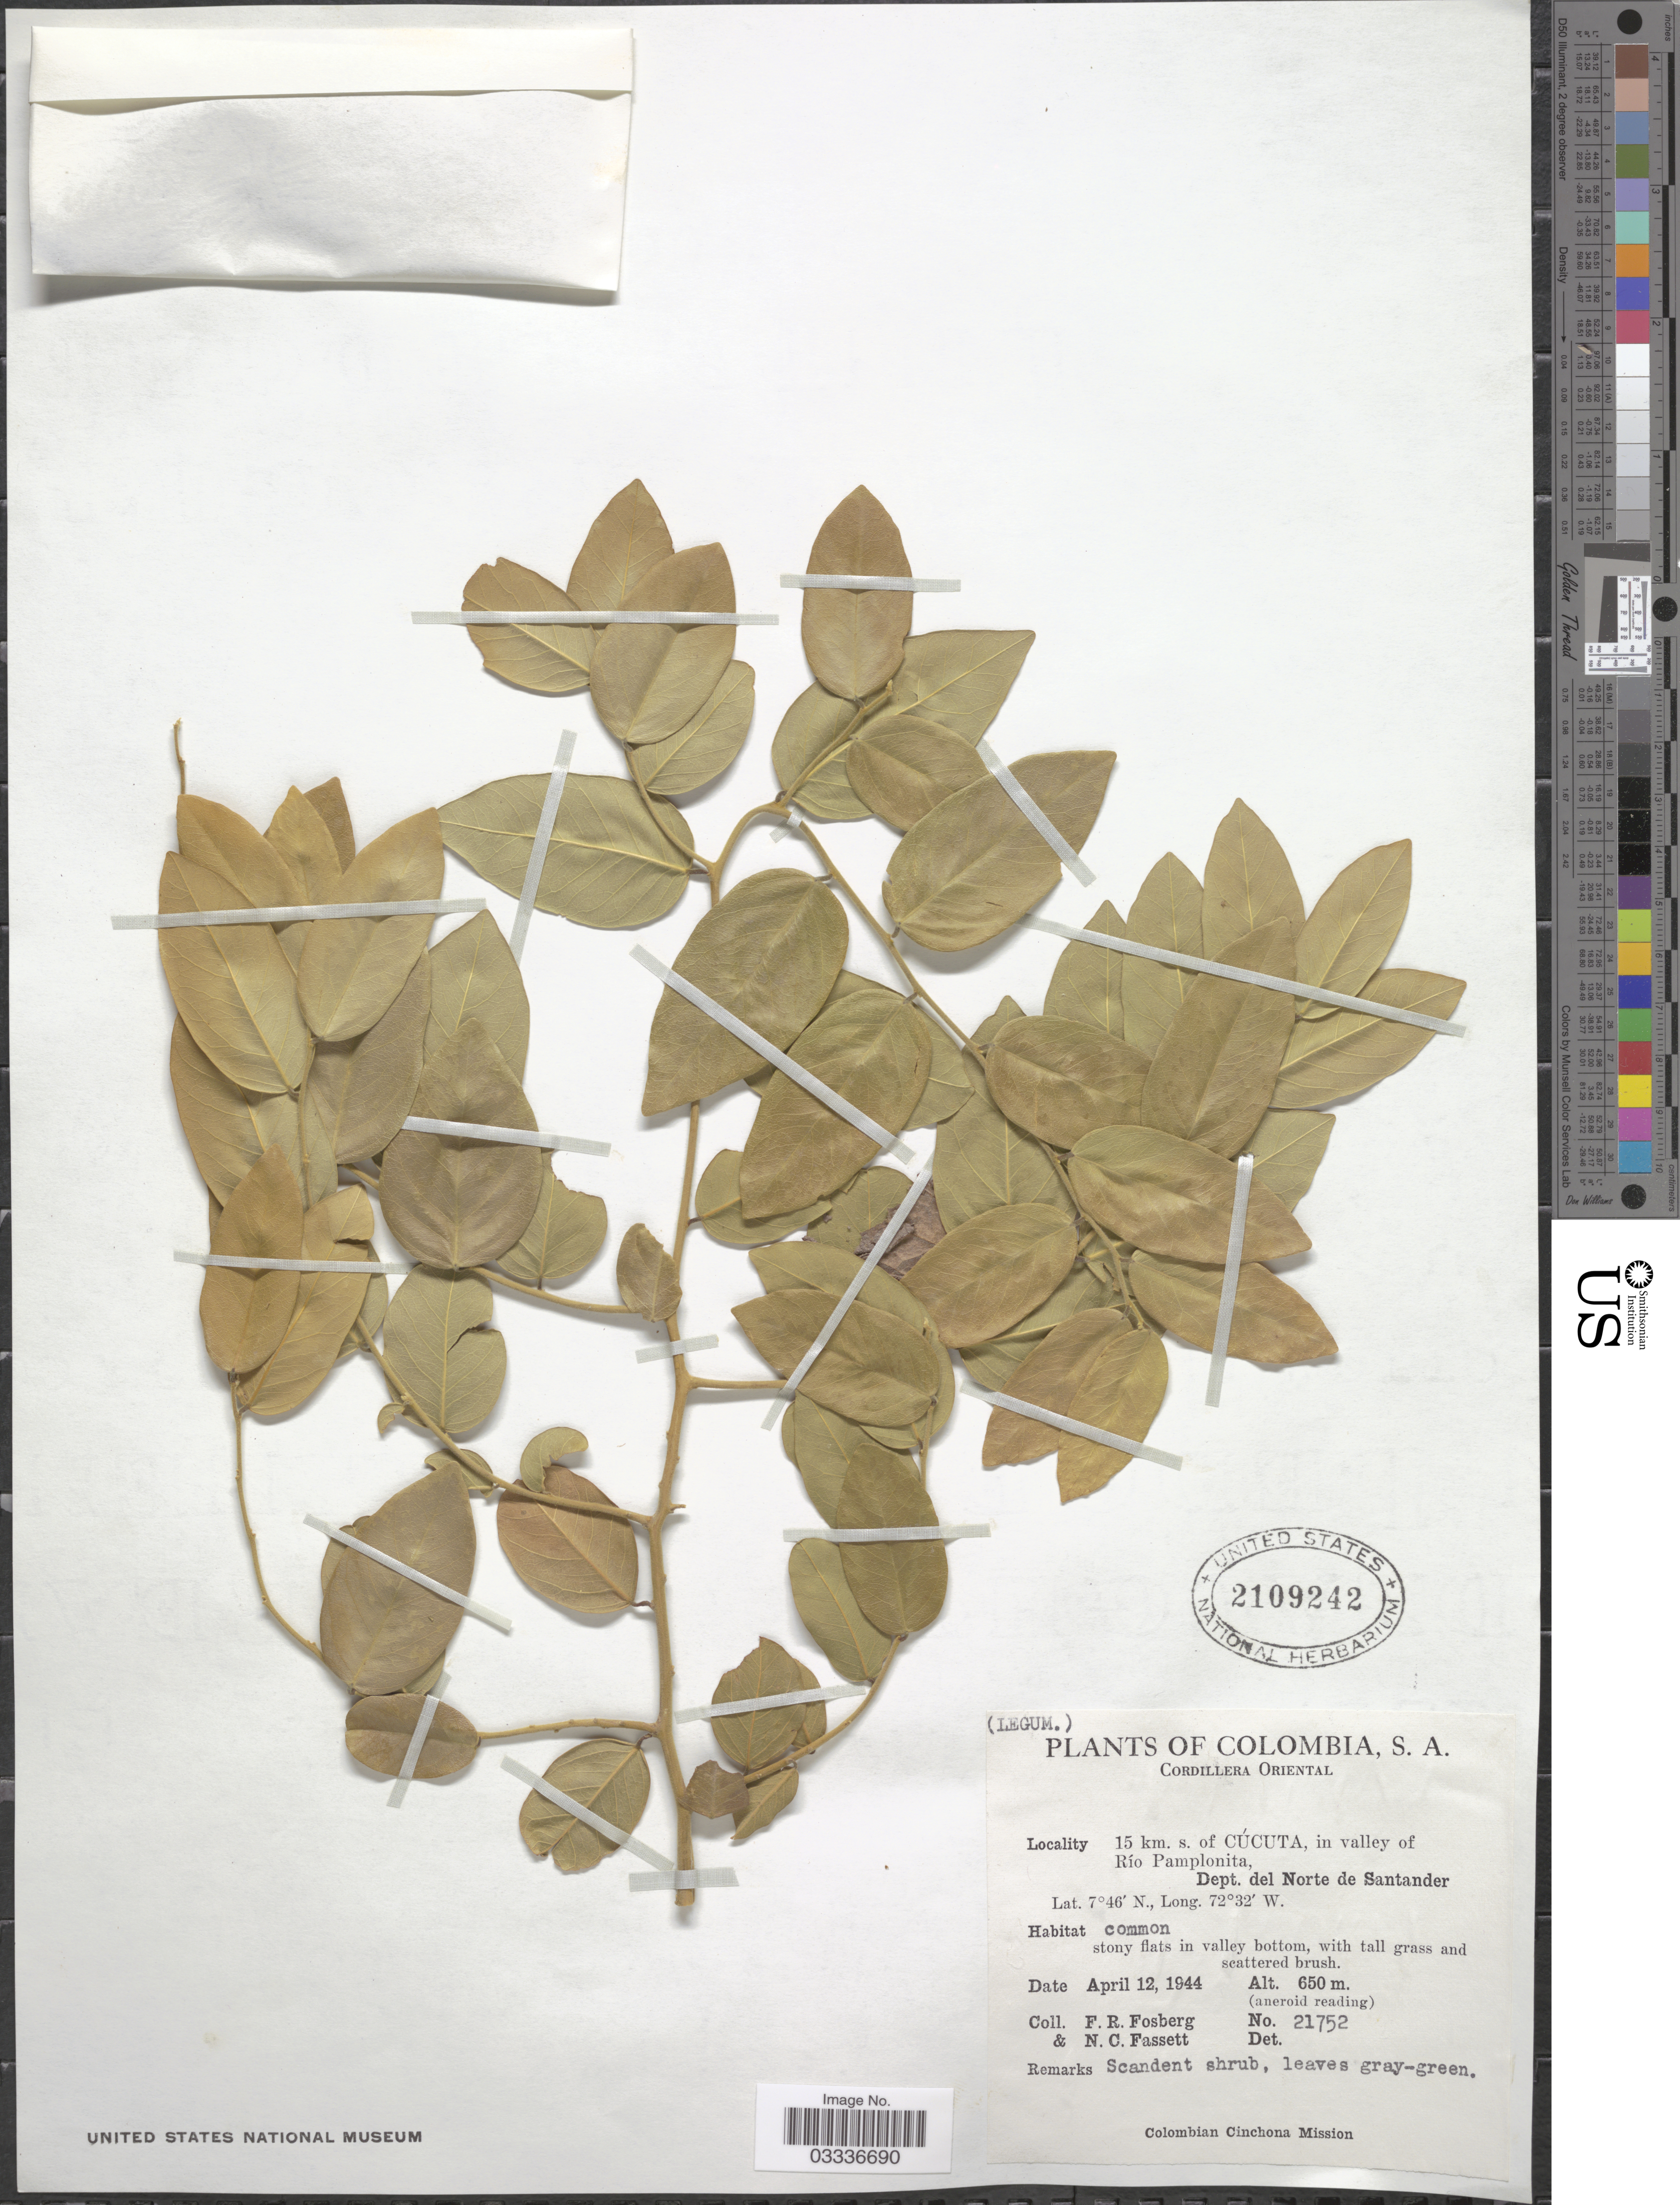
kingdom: Plantae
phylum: Tracheophyta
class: Magnoliopsida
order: Fabales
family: Polygalaceae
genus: Securidaca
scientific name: Securidaca sp.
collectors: F. R. Fosberg & N. C. Fassett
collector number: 21752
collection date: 1944-04-12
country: Colombia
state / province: Norte de Santander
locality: Cordillera Oriental. 15 km. s. of Cúcuta, in valley of Río Pamplonita. Dept. del Norte de Santander.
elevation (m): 650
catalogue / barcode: US 2109242